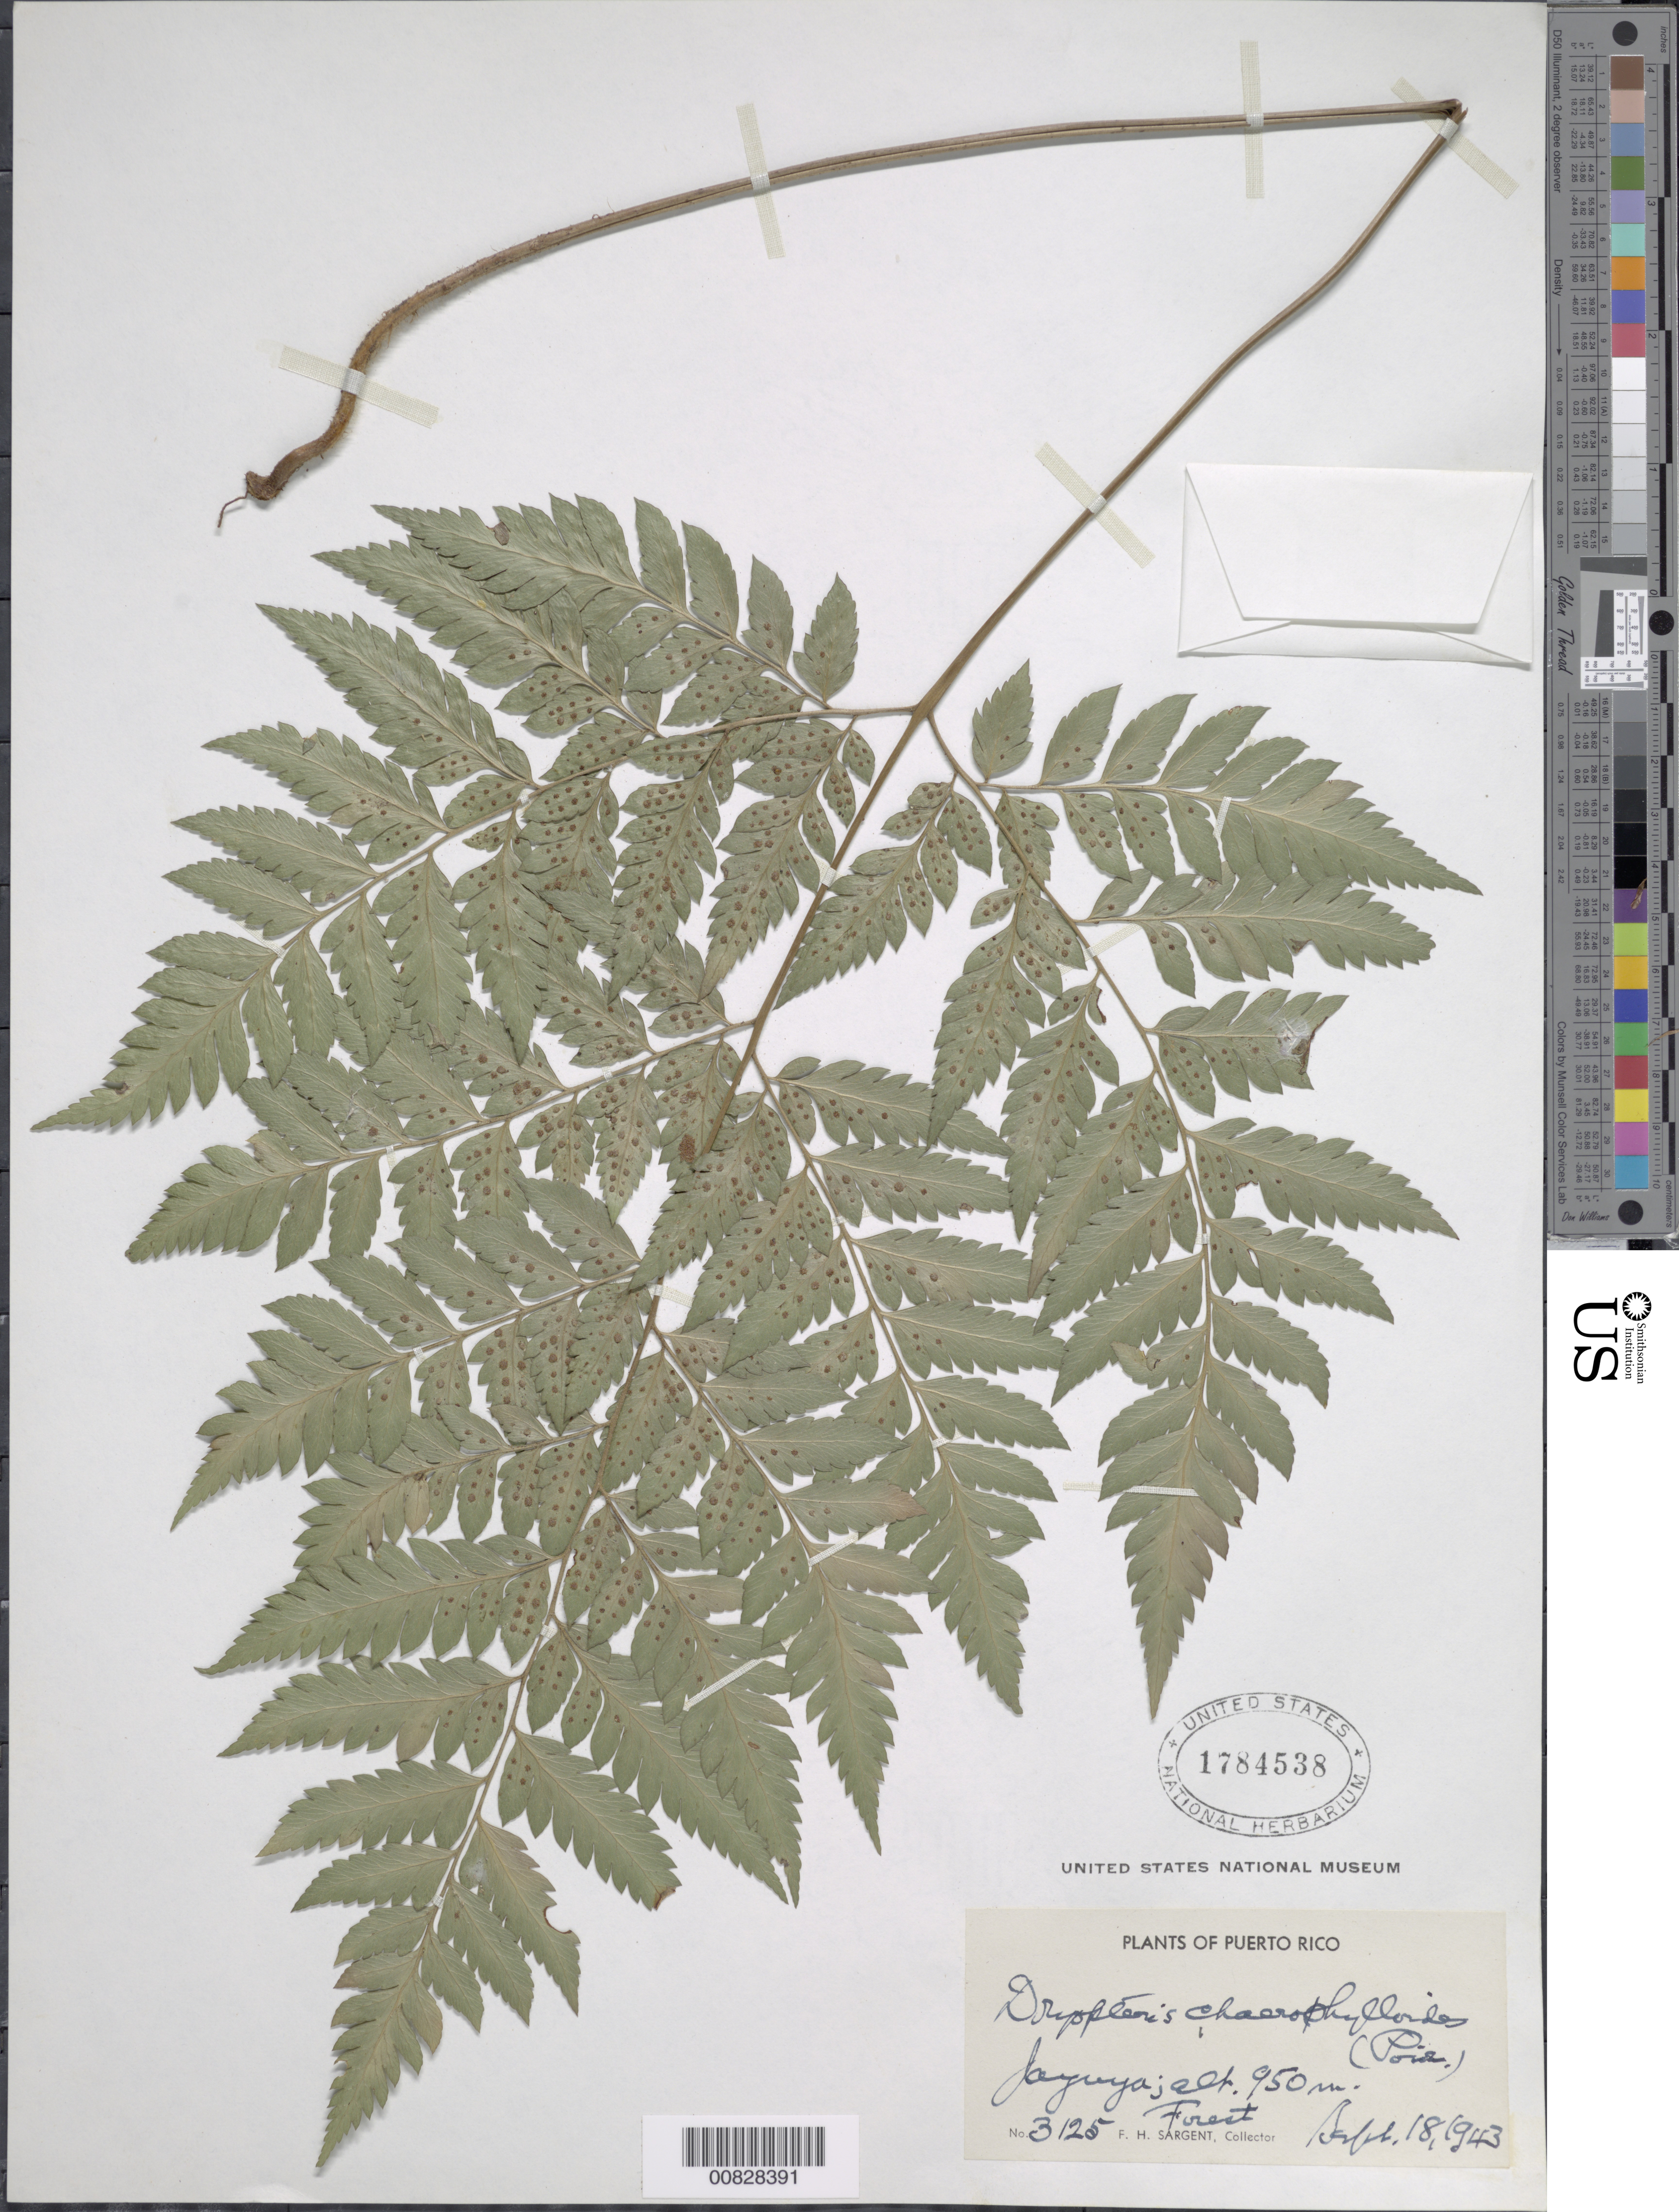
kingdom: Plantae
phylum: Tracheophyta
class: Polypodiopsida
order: Polypodiales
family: Dryopteridaceae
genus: Polystichopsis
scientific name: Polystichopsis chaerophylloides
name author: (Poir.) C.V. Morton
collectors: F. H. Sargent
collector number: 3125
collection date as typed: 18 Sep 1943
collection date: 1943-09-18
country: Puerto Rico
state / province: Jayuya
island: Puerto Rico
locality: Jayuya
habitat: Forest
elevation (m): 950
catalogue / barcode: US 1784538